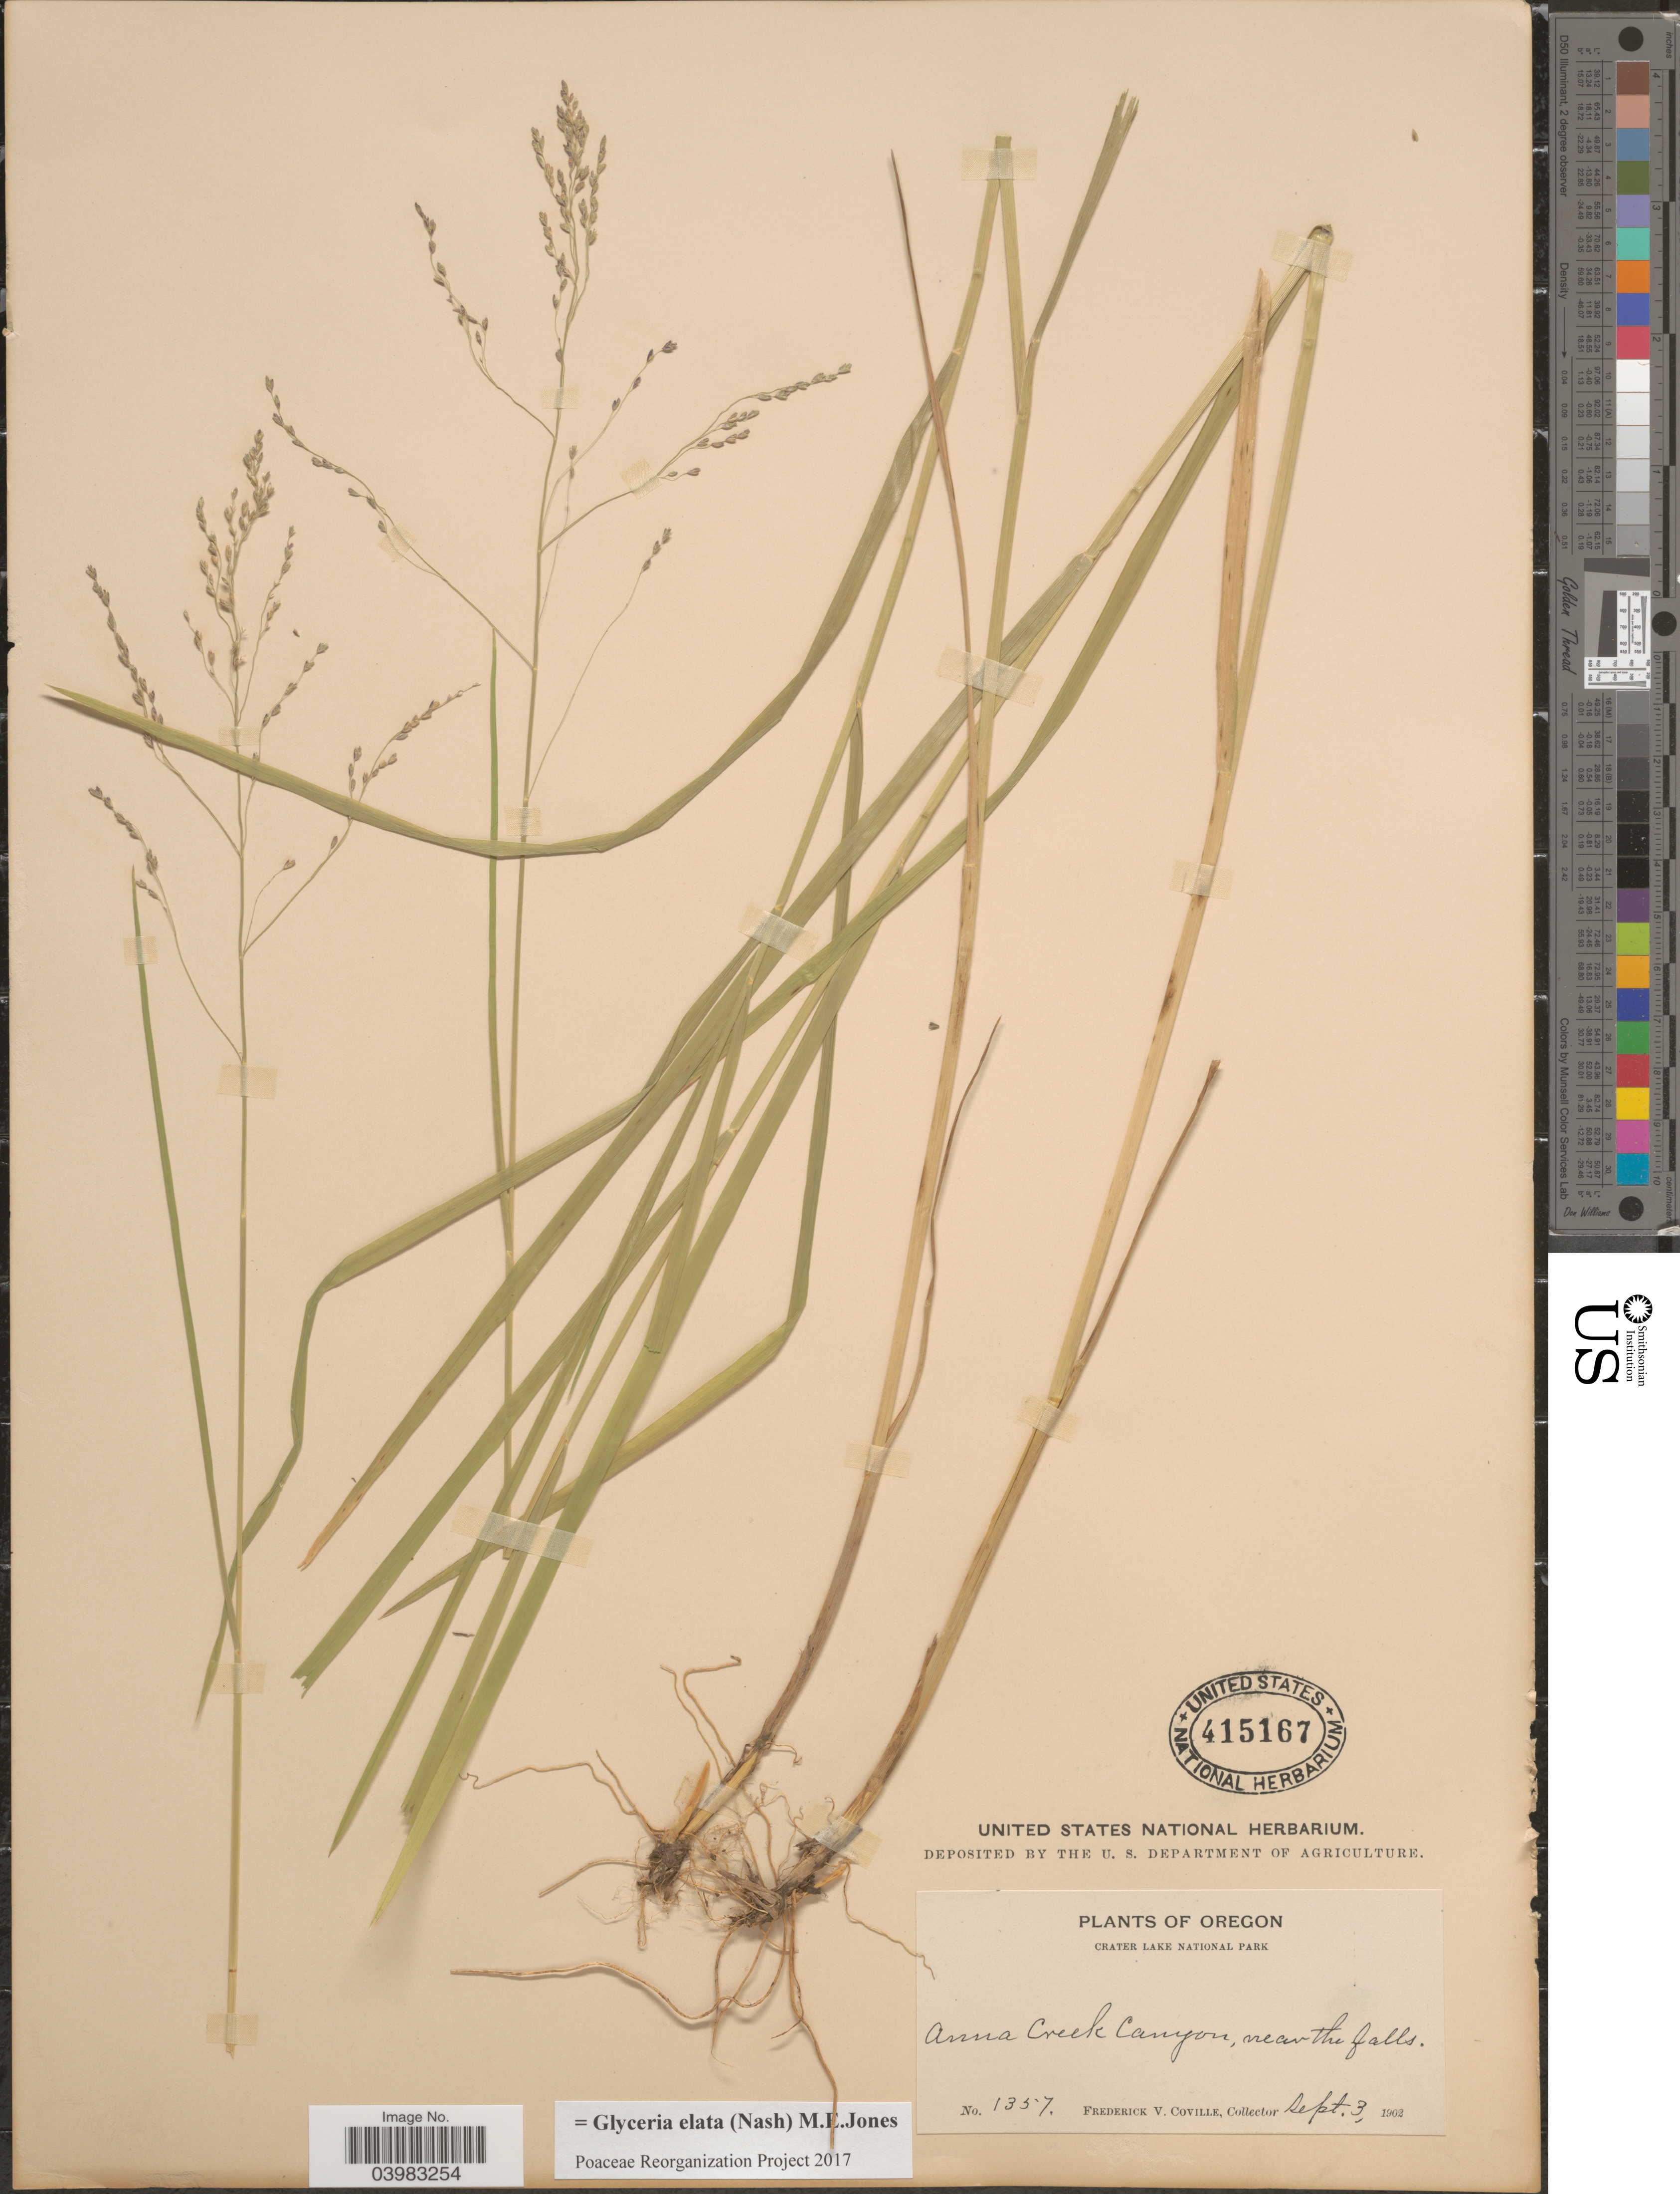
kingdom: Plantae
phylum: Tracheophyta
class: Liliopsida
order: Poales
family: Poaceae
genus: Glyceria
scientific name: Glyceria elata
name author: (Nash) M.E. Jones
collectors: F. V. Coville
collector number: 1357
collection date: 1902-09-03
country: United States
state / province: Oregon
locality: Crater Lake National Park. Anna Creek Canyon, near the falls.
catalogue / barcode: US 415167